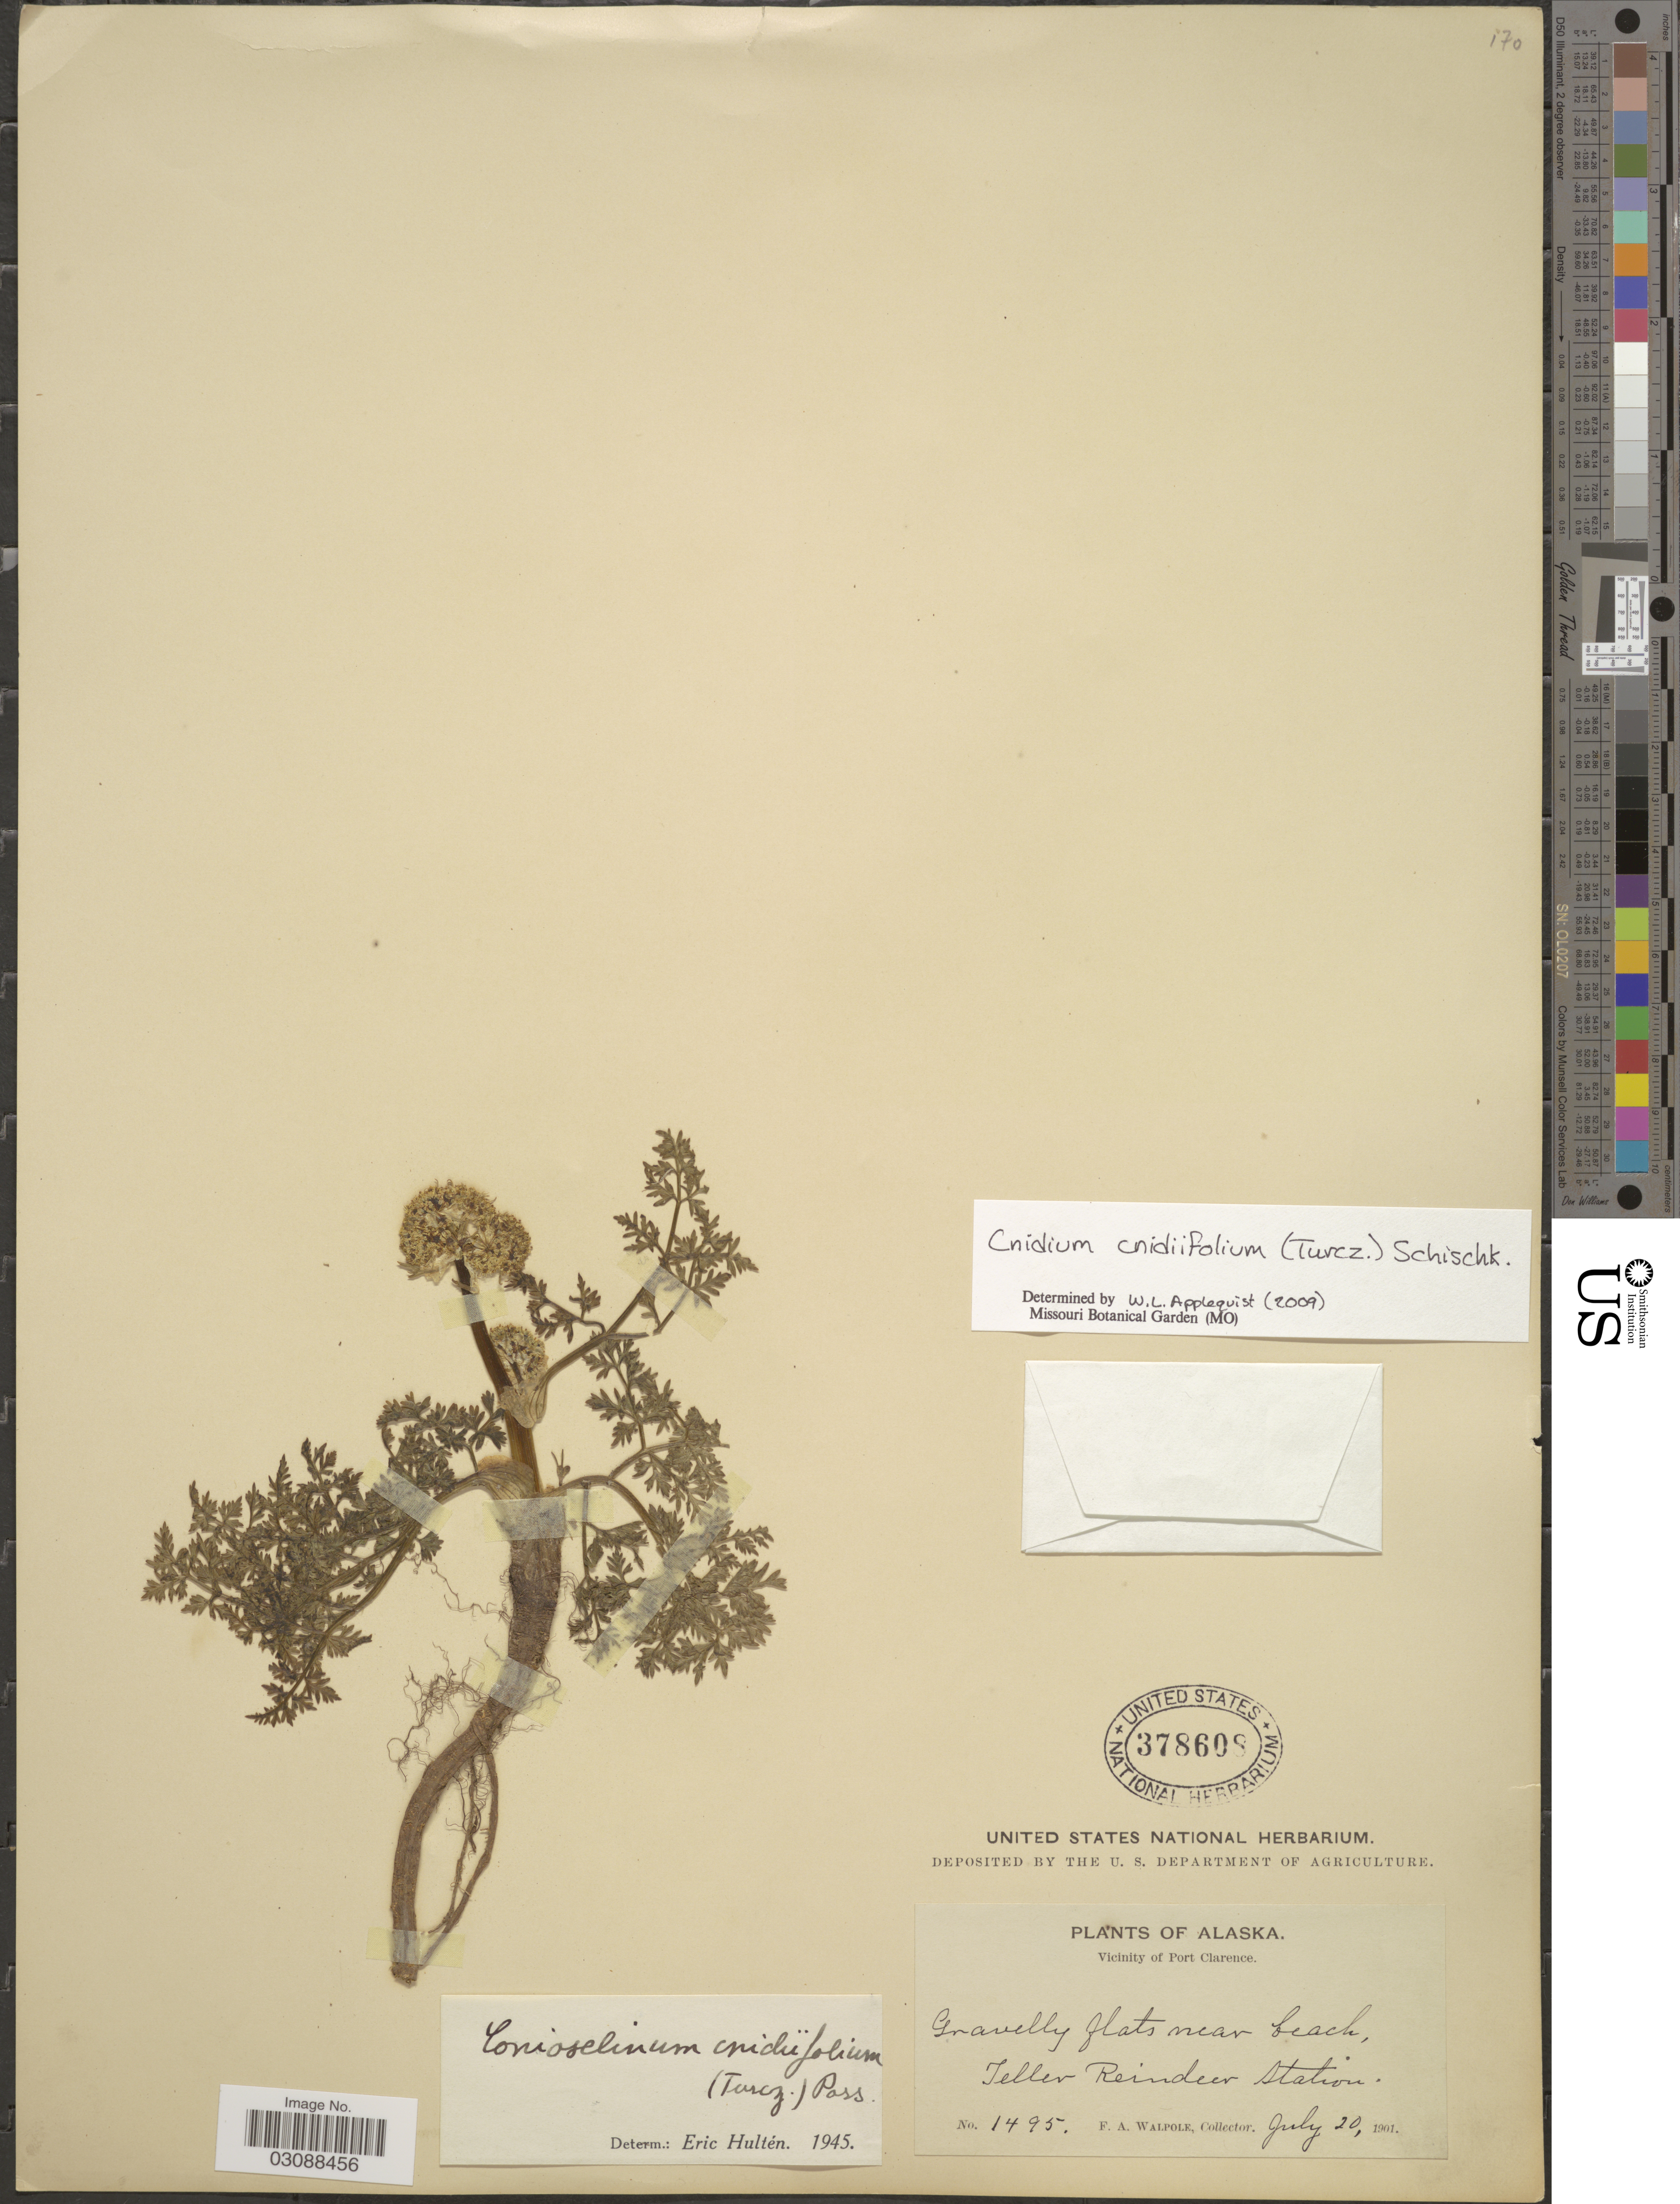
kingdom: Plantae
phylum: Tracheophyta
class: Magnoliopsida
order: Apiales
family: Apiaceae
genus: Cnidium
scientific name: Cnidium cnidiifolium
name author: (Turcz.) Schischk.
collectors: F. Walpole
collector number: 1495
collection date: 1901-07-20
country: United States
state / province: Alaska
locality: Vicinity of Port Clarence. Teller Reindeer Station.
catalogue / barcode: US 378608